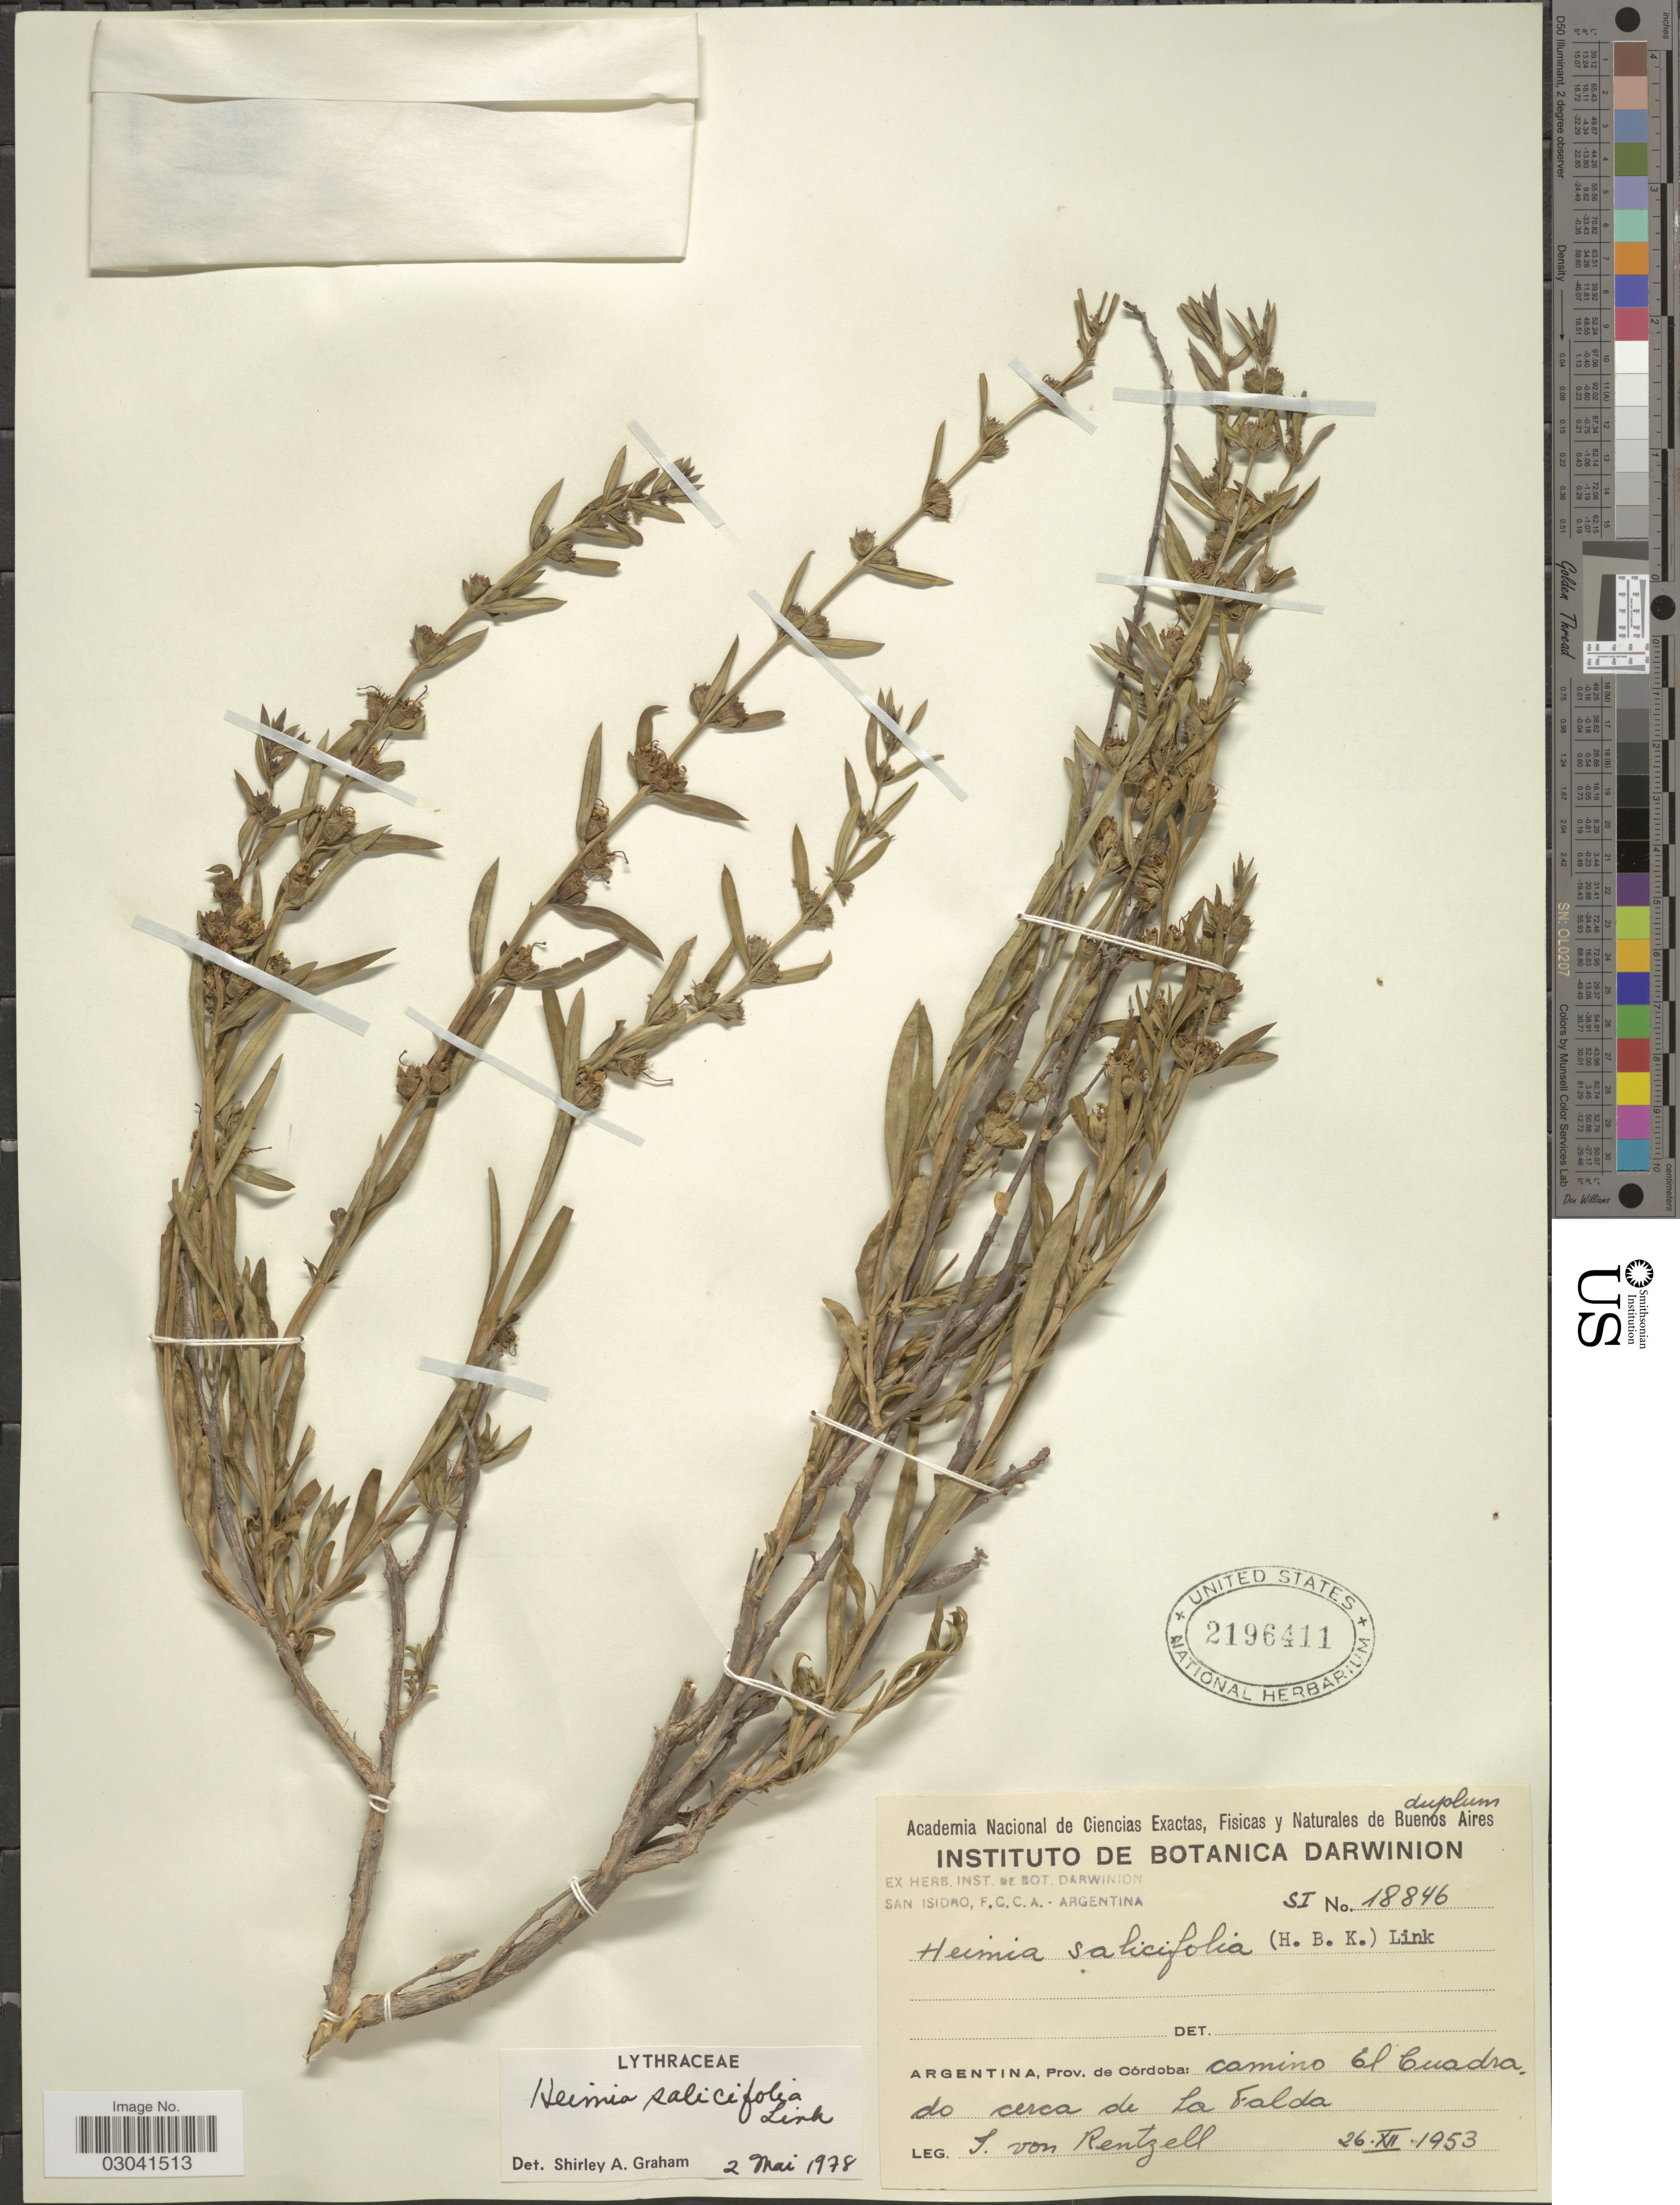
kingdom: Plantae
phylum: Tracheophyta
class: Magnoliopsida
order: Myrtales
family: Lythraceae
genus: Heimia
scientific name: Heimia salicifolia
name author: Link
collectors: I. von Rentzell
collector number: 18846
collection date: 1953-12-26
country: Argentina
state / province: Cordoba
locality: Camino El Cuadra, do cerca de La Falda.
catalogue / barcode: US 2196411